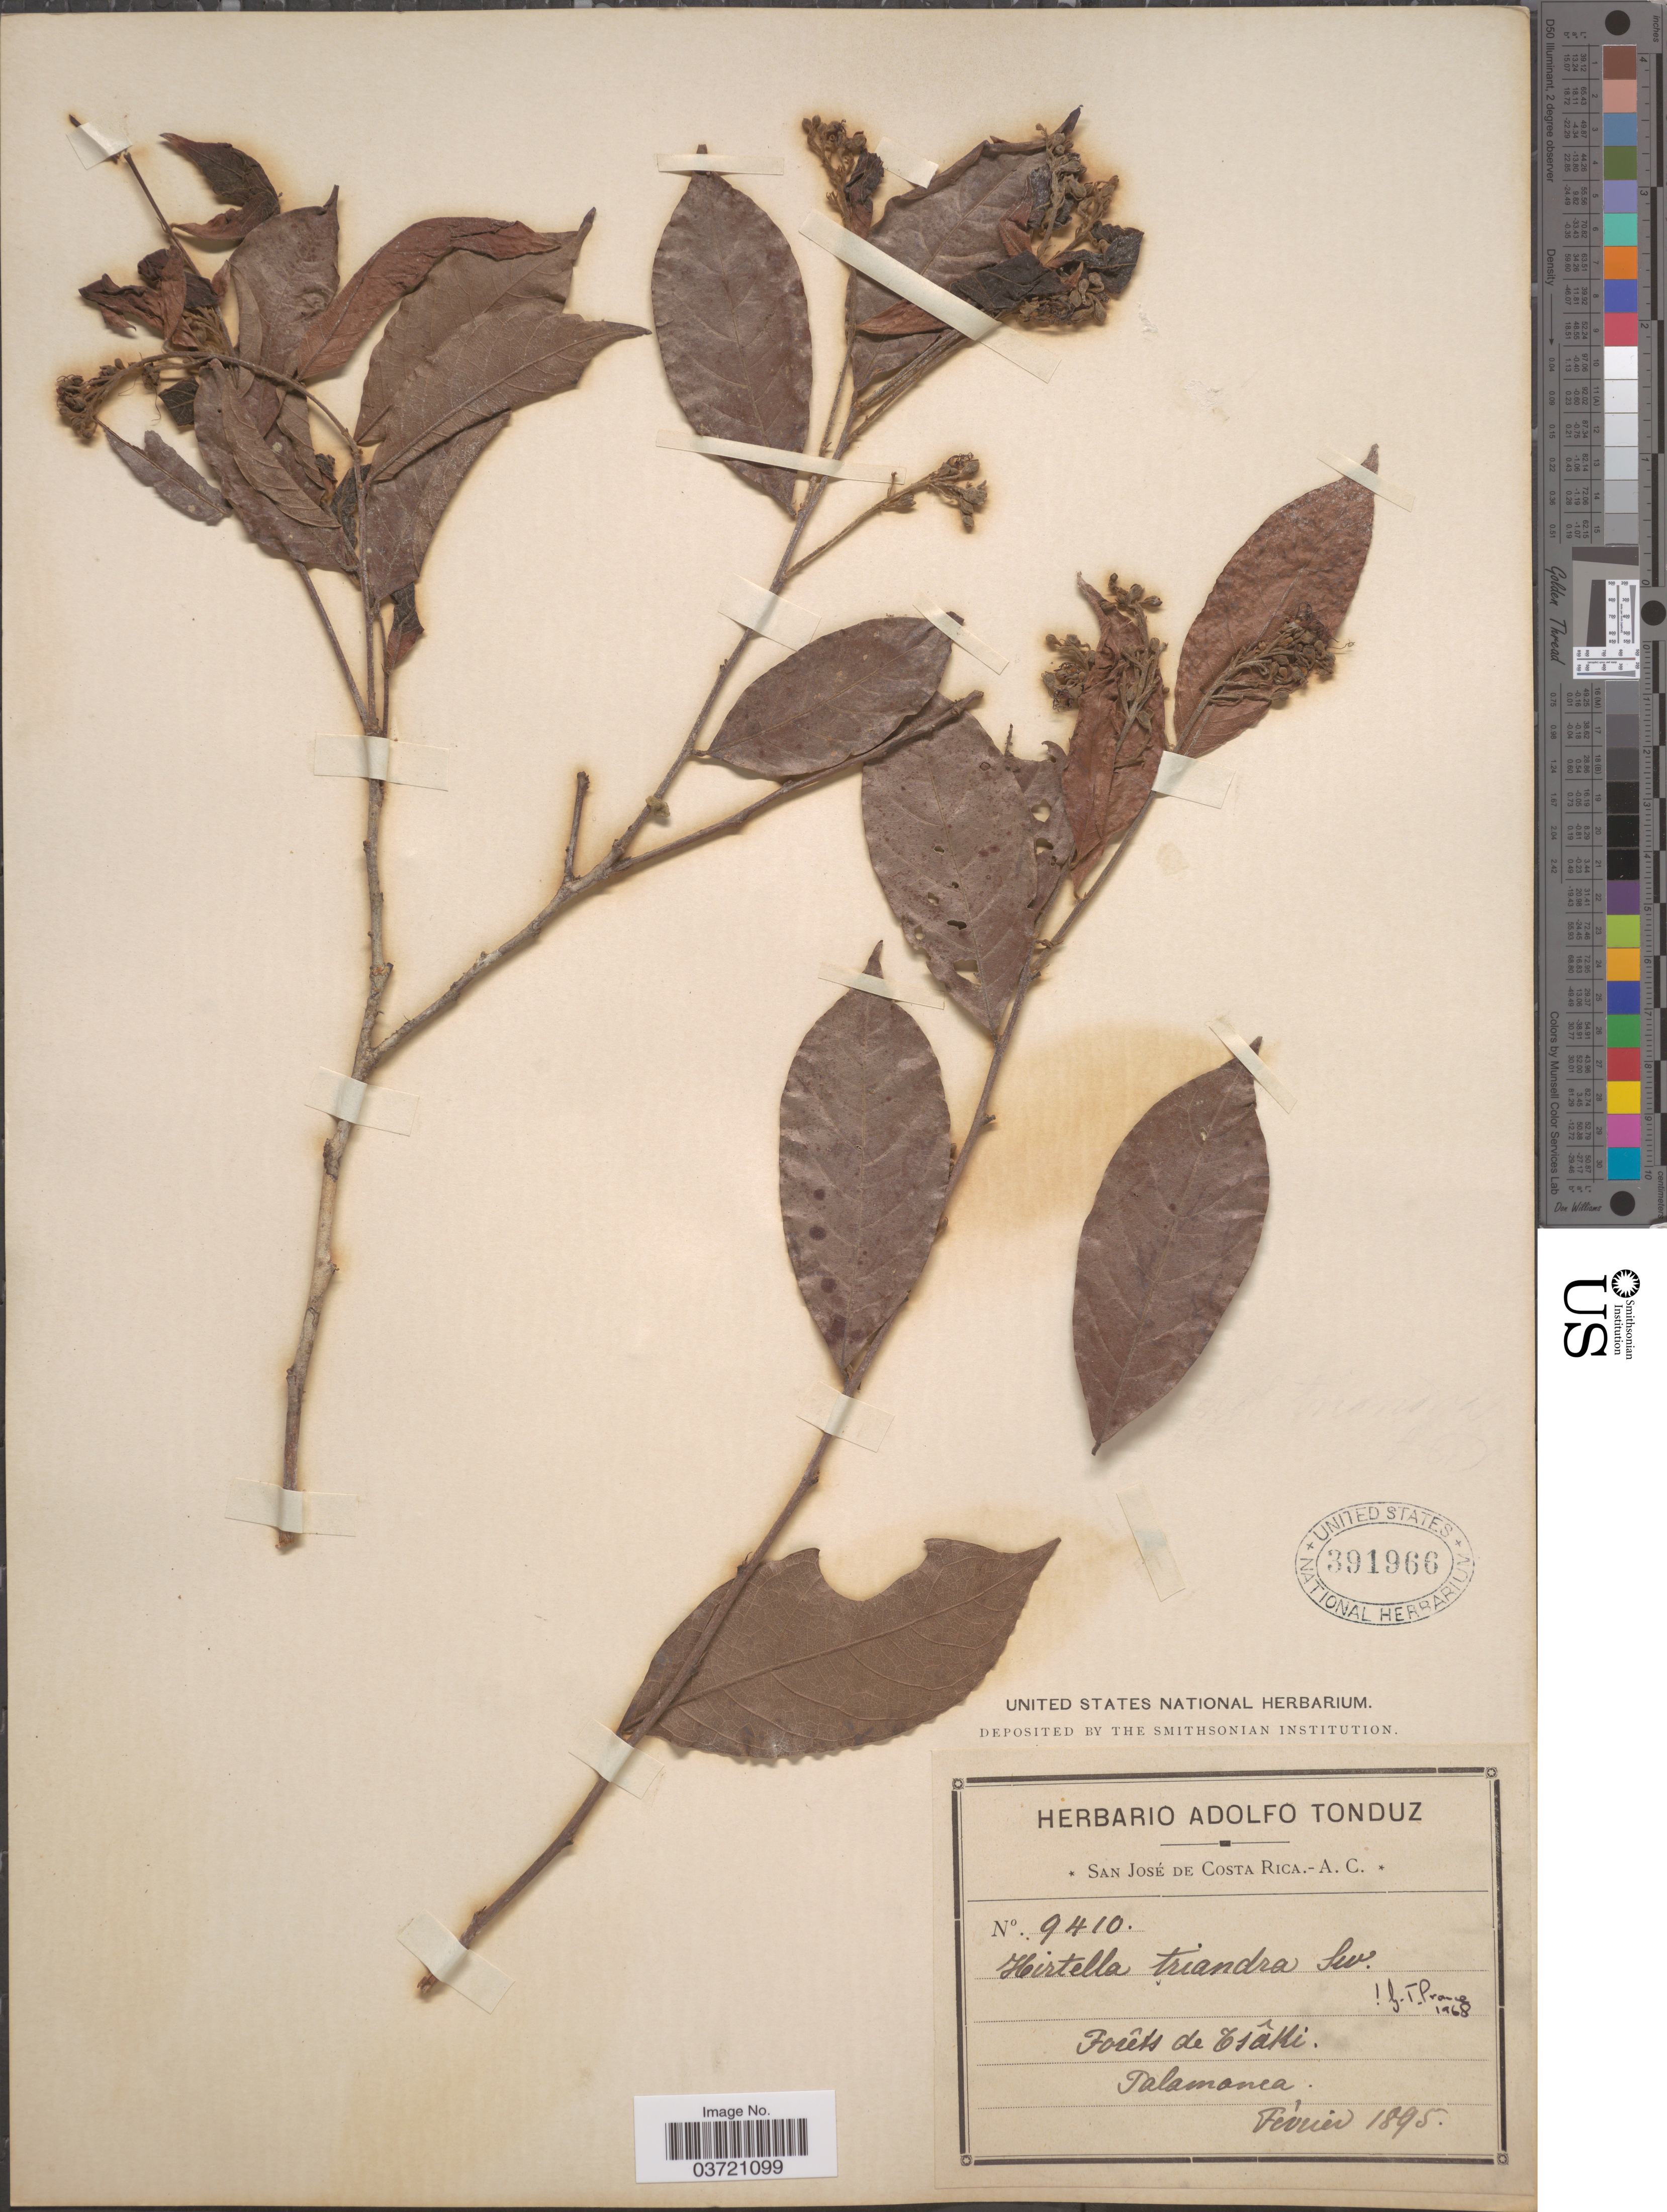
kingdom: Plantae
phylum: Tracheophyta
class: Magnoliopsida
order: Malpighiales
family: Chrysobalanaceae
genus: Hirtella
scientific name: Hirtella triandra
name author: Sw.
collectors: ex Herb. Adolfo Tonduz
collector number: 9410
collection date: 1895-02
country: Costa Rica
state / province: San José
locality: Forêts de Tsâki. Talamanca.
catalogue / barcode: US 391966